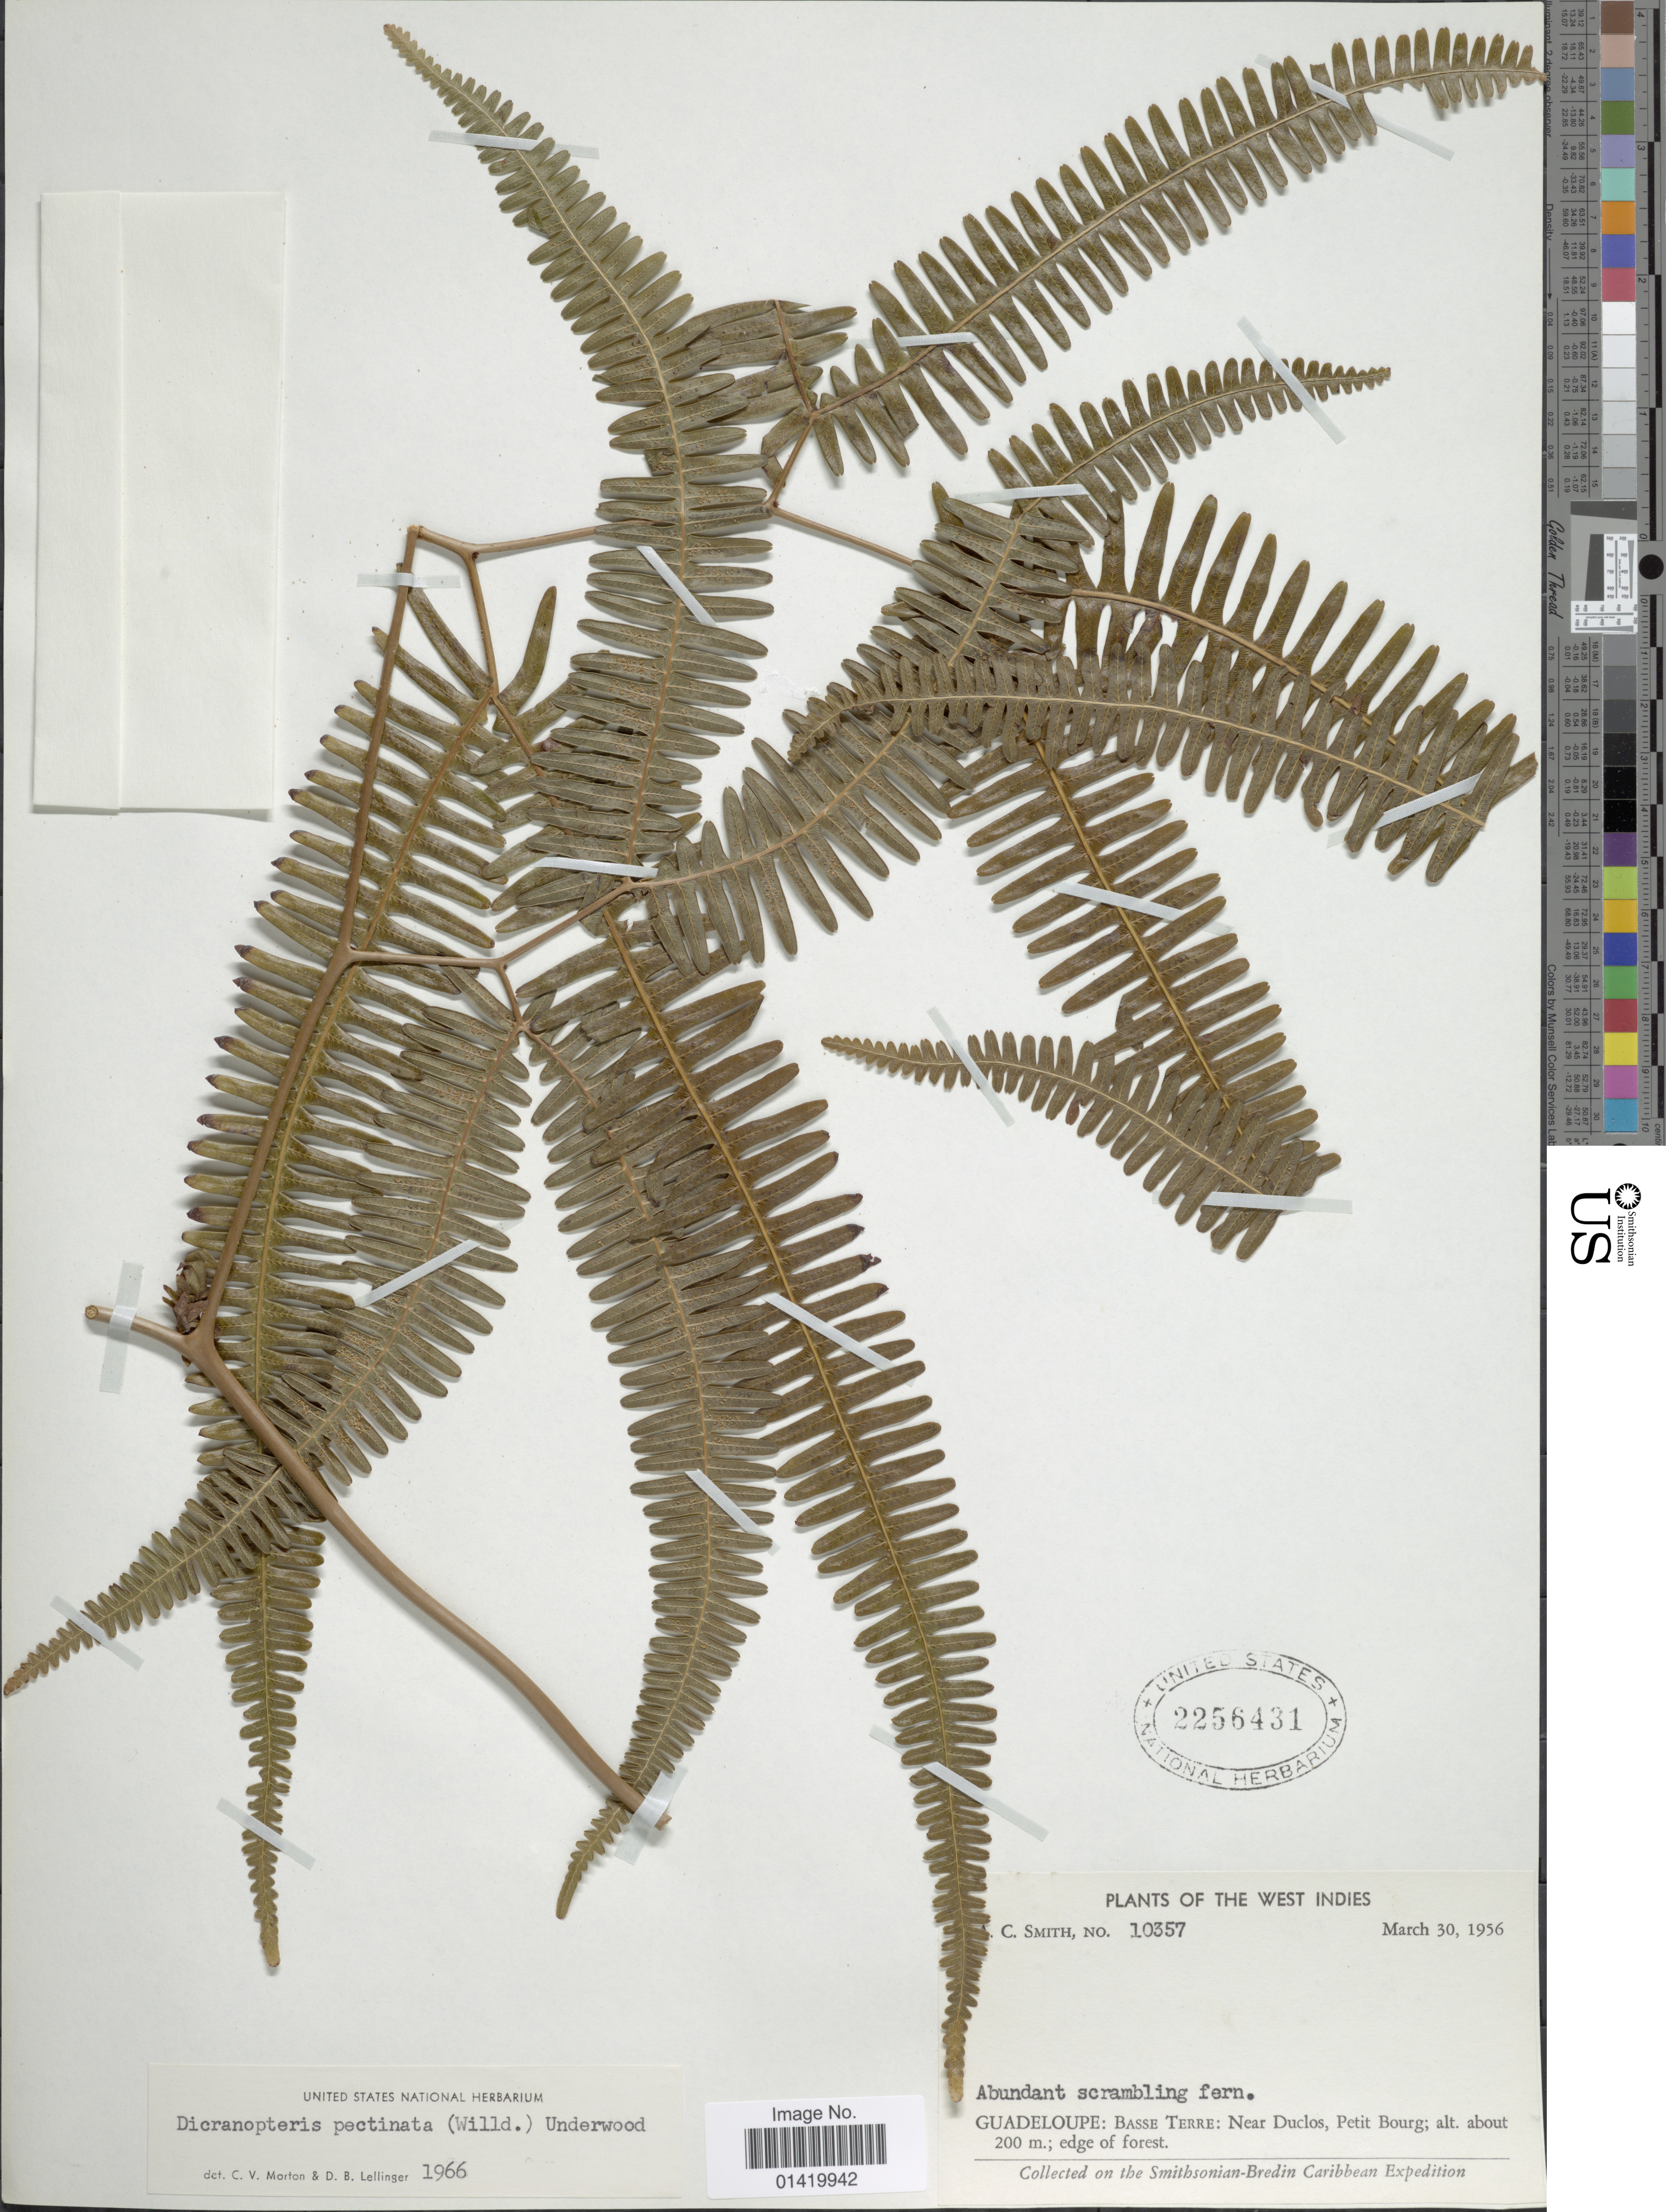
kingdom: Plantae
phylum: Tracheophyta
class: Polypodiopsida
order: Gleicheniales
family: Gleicheniaceae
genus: Gleichenella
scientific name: Gleichenella pectinata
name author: (Willd.) Ching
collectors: A. C. Smith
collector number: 10357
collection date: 1956-03-30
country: Guadeloupe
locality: Basse Terre: Near Duclos, Petit Bourg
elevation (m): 200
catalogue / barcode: US 2256431